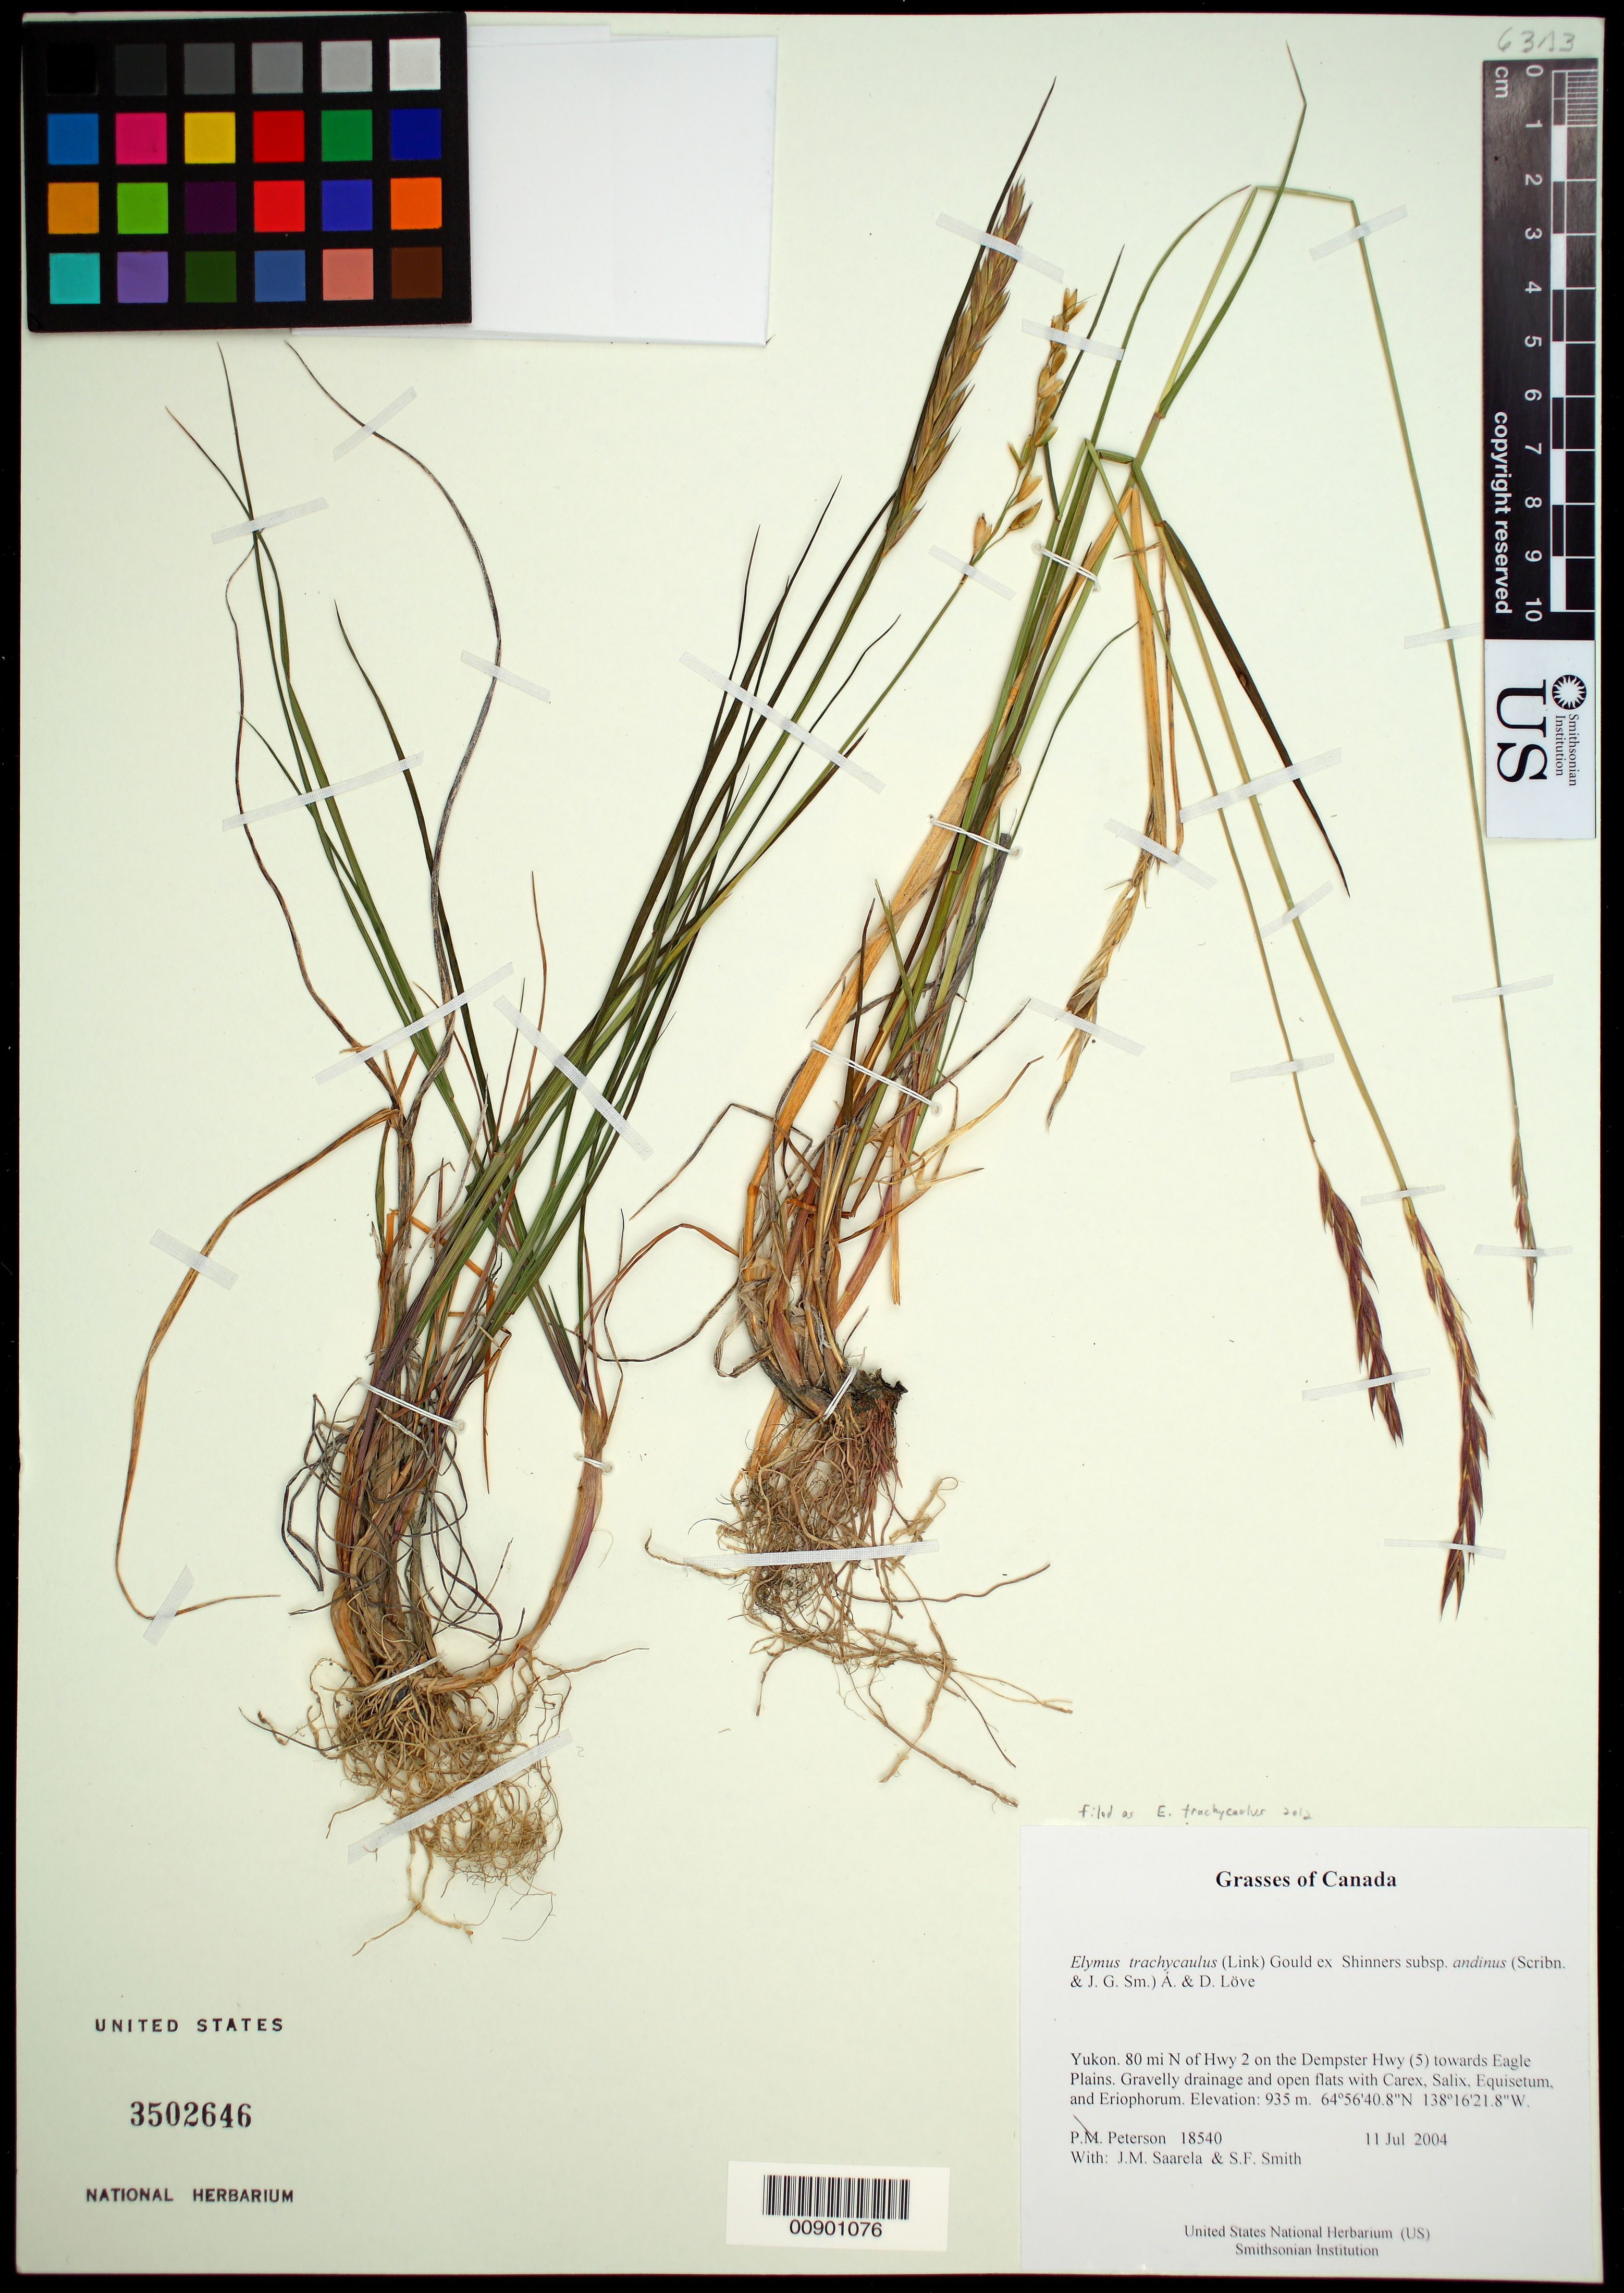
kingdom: Plantae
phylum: Tracheophyta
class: Liliopsida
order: Poales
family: Poaceae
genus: Elymus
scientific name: Elymus trachycaulus subsp. andinus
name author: (Scribn. & J.G. Sm.) Á. Löve & D. Löve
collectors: P. M. Peterson, J. Saarela & S.F. Smith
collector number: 18540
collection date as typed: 11 Jul 2004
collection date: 2004-07-11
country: Canada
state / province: Yukon Territory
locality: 80 mi N of Hwy 2 on the Dempster Hwy (5) towards Eagle Plains. Gravelly drainage and open flats with Carex, Salix, Equisetum, and Eriophorum.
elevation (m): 935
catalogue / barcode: US 3502646